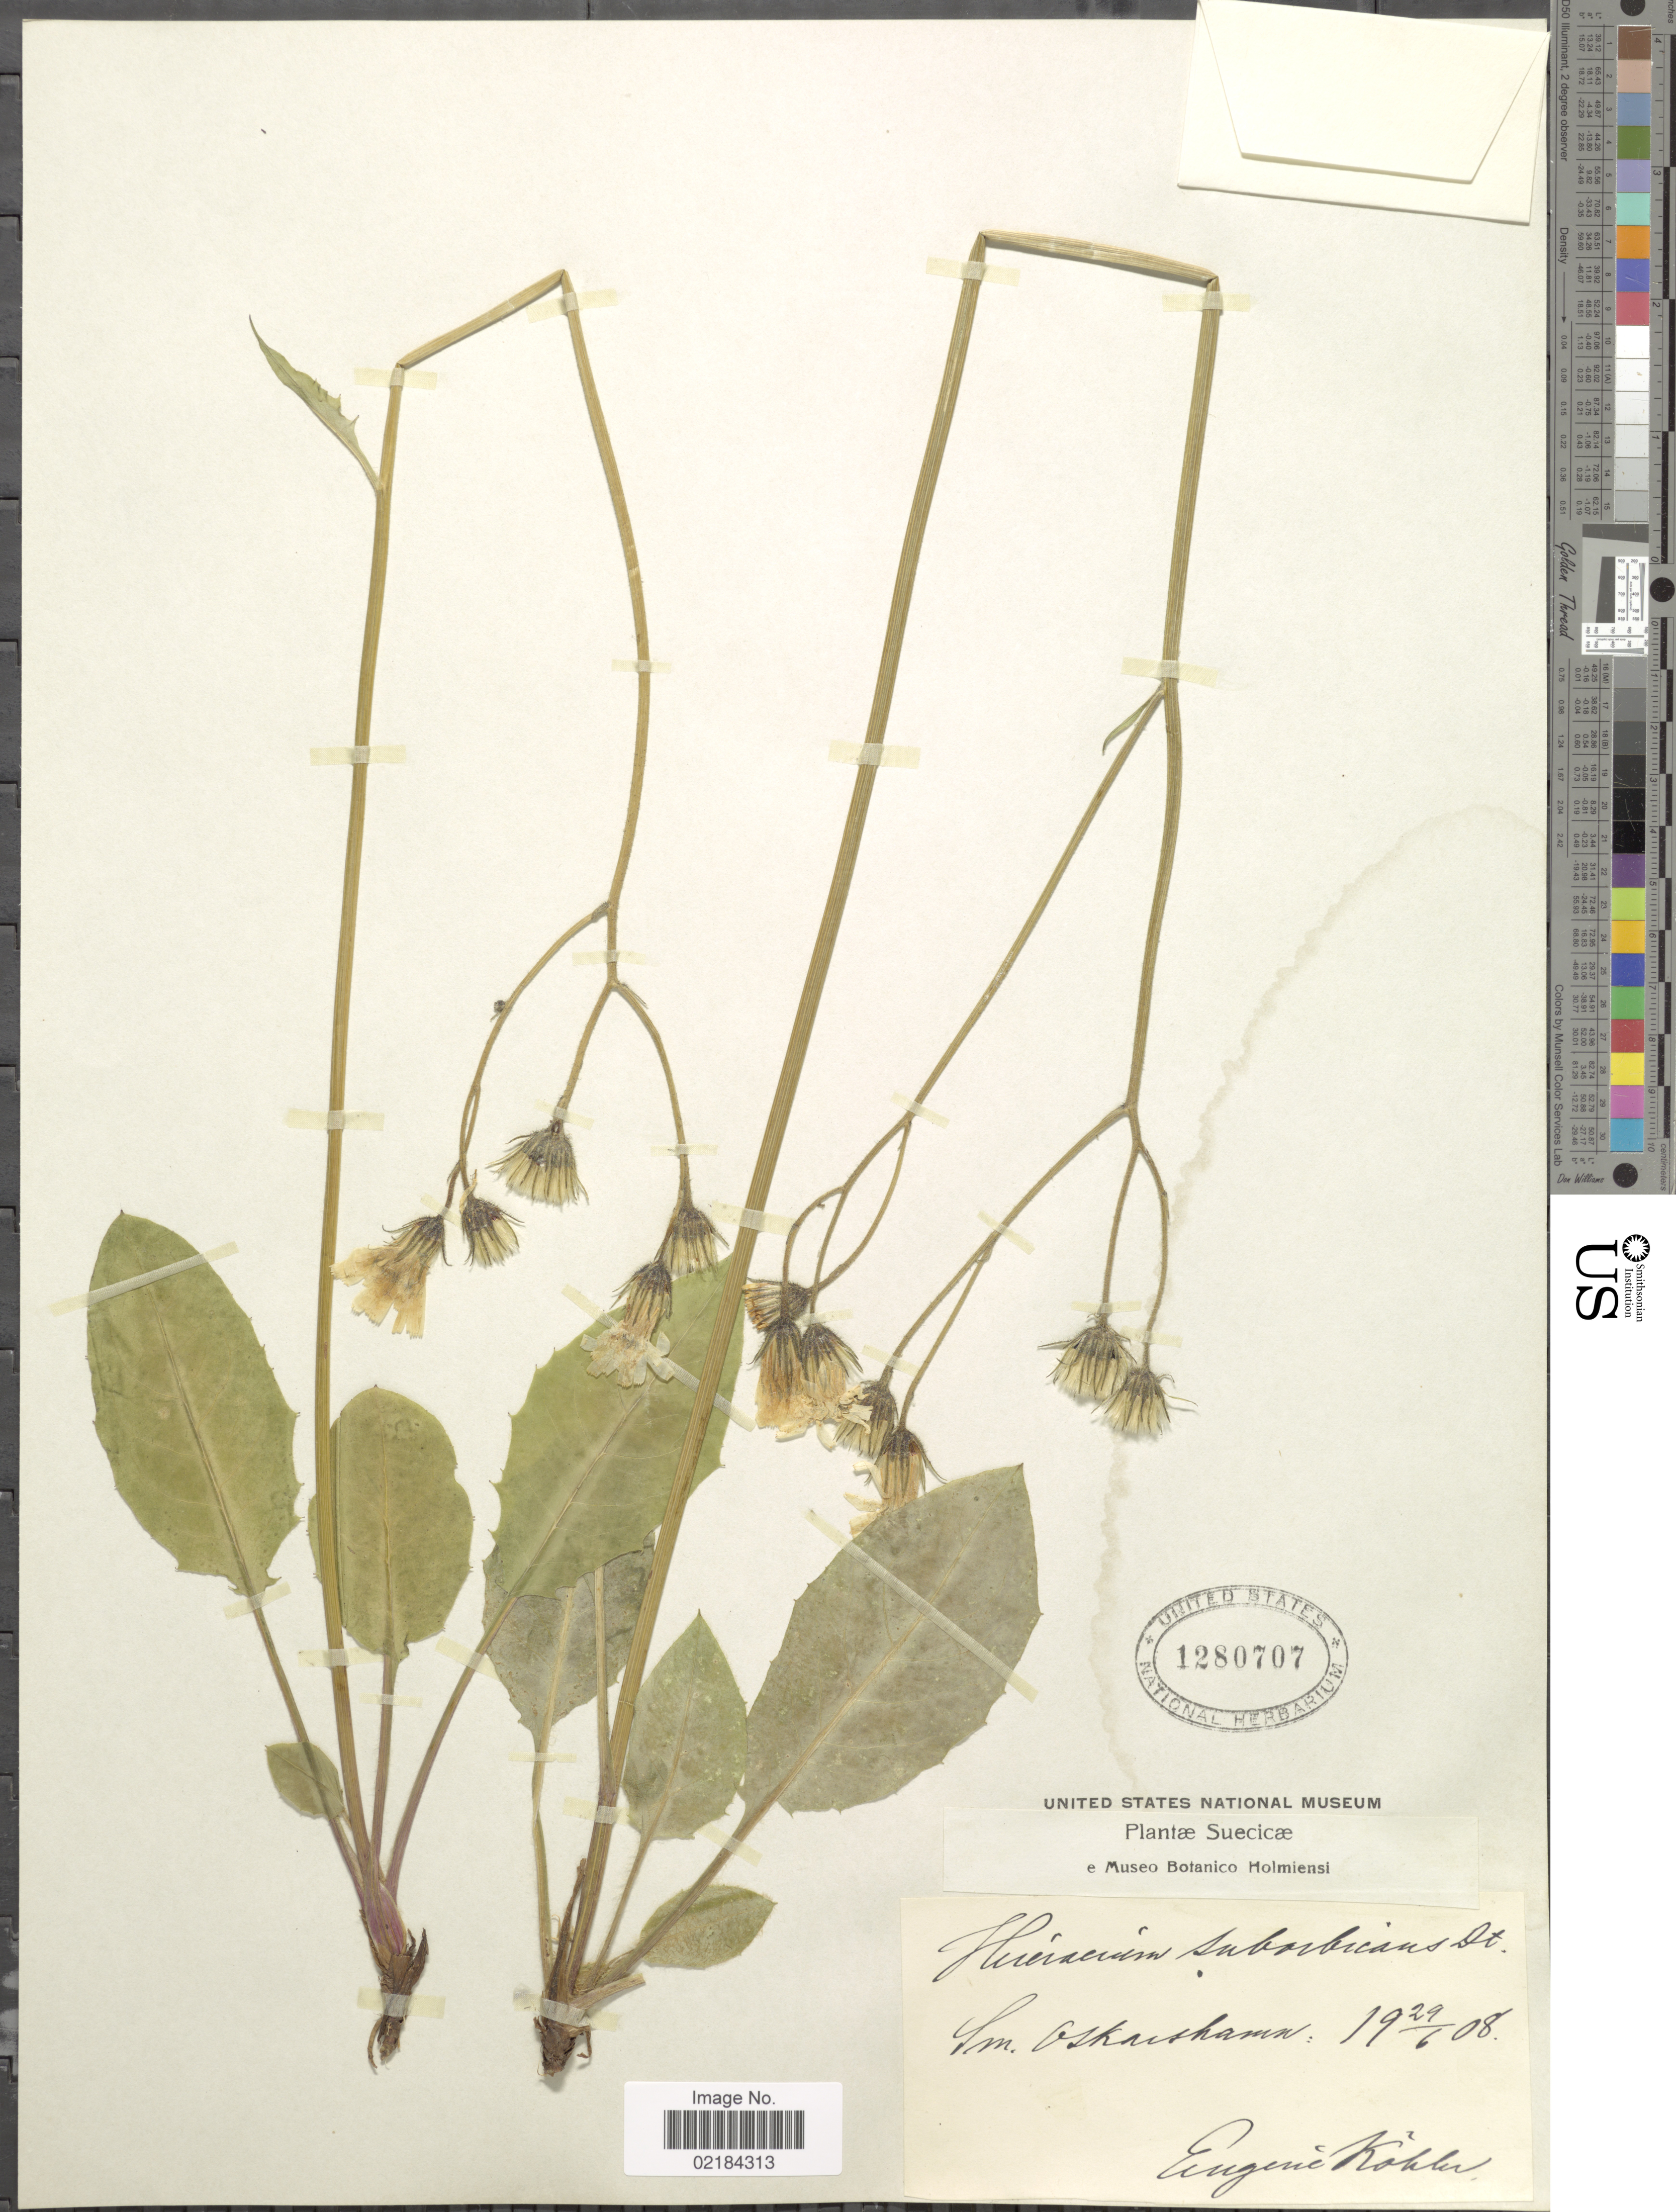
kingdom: Plantae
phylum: Tracheophyta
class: Magnoliopsida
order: Asterales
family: Asteraceae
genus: Hieracium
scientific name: Hieracium suborbicans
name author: Dahlst.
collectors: E. Kohler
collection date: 1908-06-29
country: Sweden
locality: Suecicae. Sm. Oskarshamn.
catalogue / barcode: US 1280707